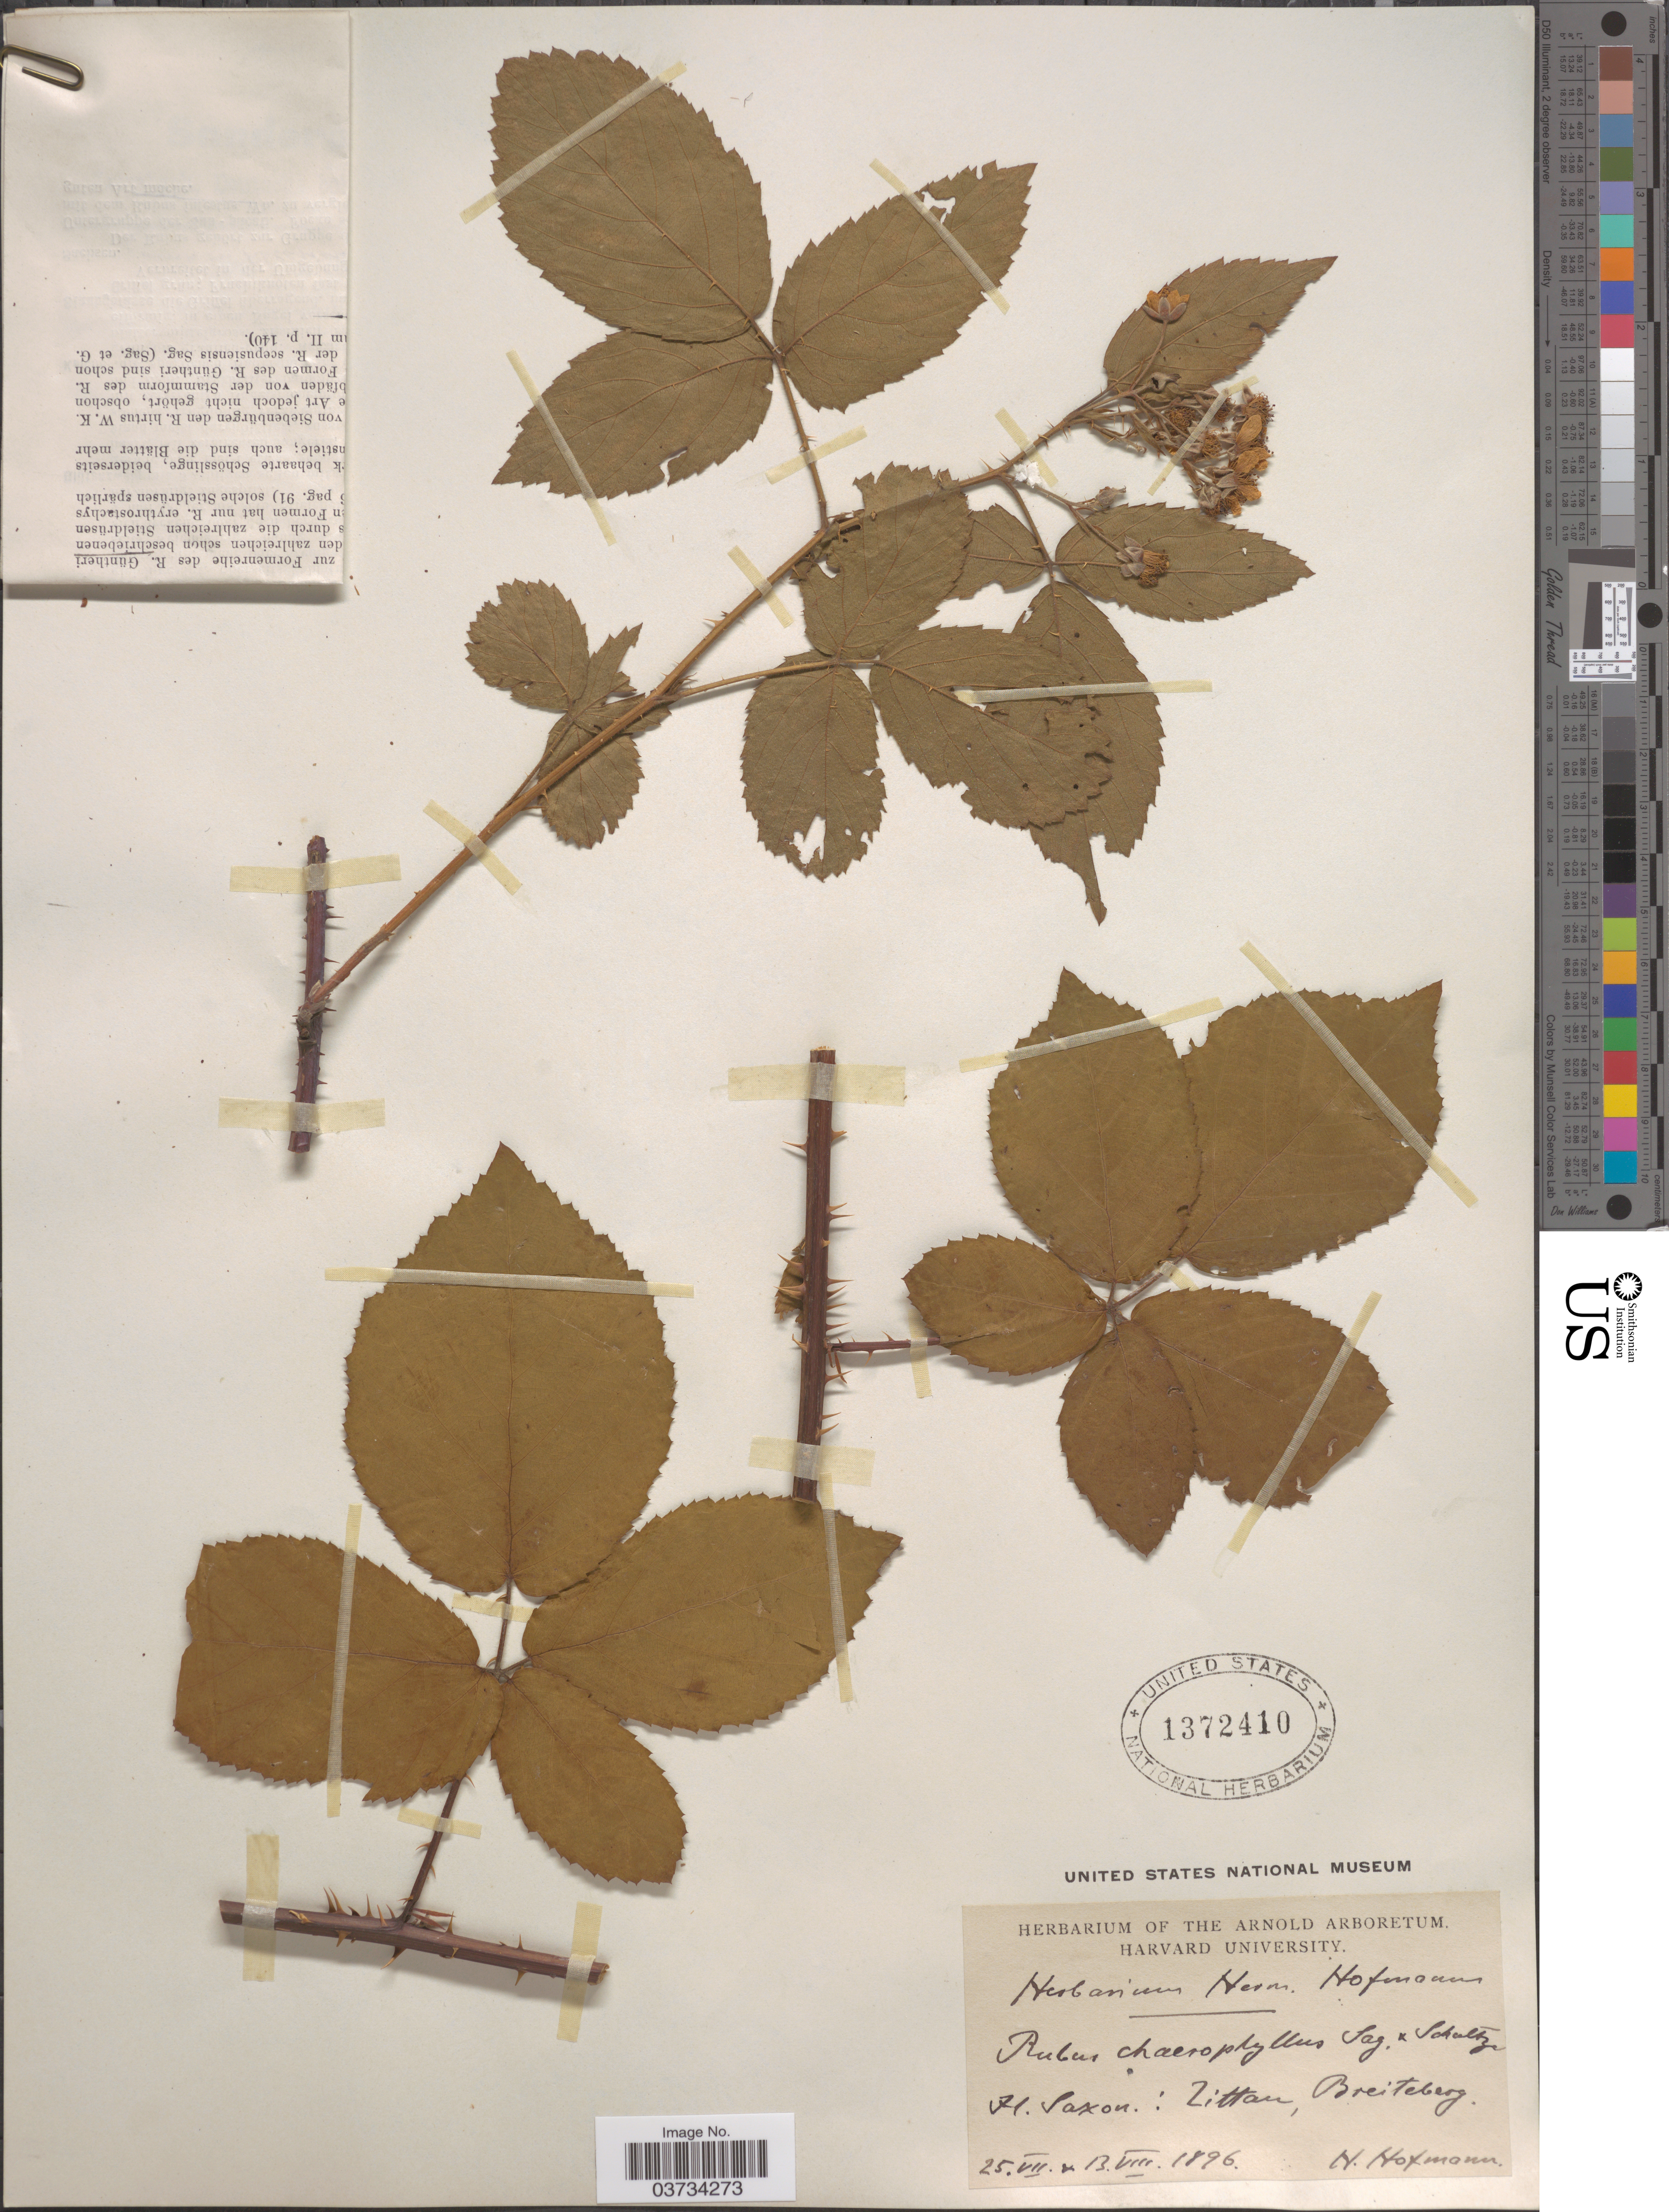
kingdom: Plantae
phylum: Tracheophyta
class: Magnoliopsida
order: Rosales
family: Rosaceae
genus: Rubus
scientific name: Rubus chaerophyllus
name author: Sagorski & W. Schultze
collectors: H. Hofmann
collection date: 1896-07-25/1896-08-13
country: Germany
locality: Saxon: Zittau, Breiteberg.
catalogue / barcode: US 1372410